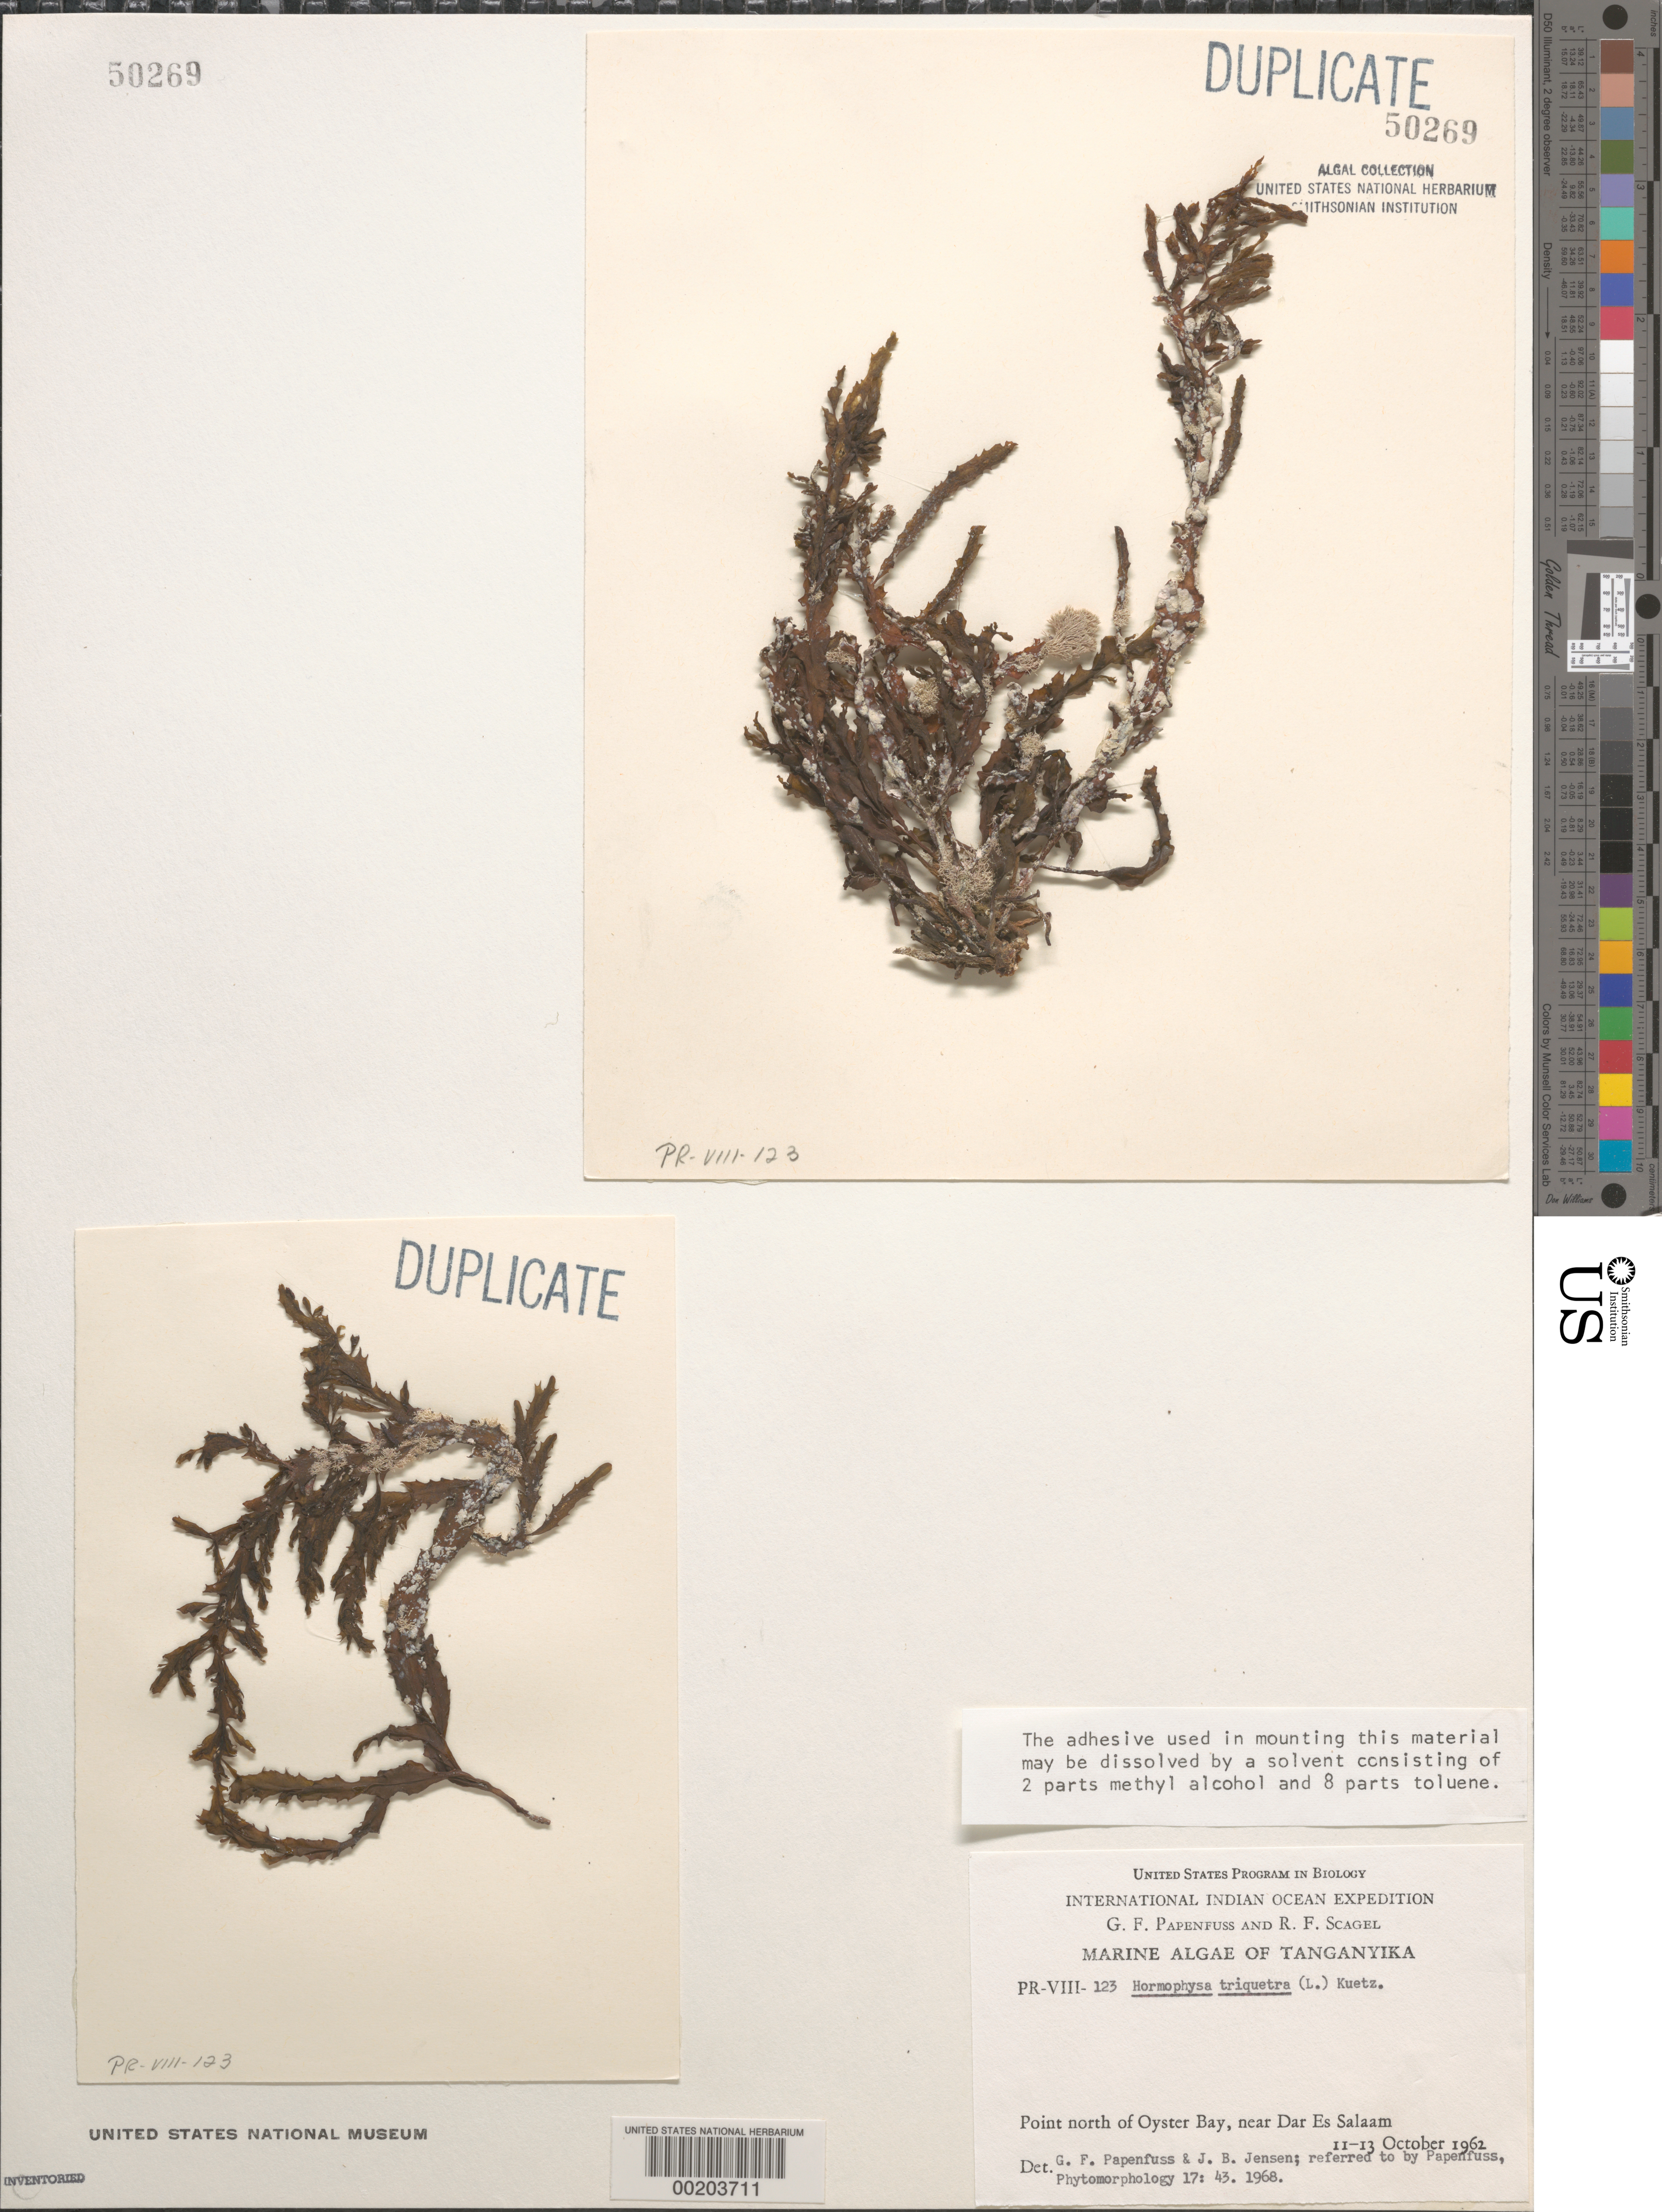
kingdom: Chromista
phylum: Ochrophyta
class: Phaeophyceae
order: Fucales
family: Sargassaceae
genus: Hormophysa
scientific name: Hormophysa cuneiformis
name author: (J.F. Gmel.) P.C. Silva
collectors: G. Papenfuss & R. F. Scagel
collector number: PR-VIII-123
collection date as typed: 11 Oct 1962 to 13 Oct 1962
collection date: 1962-10-11/1962-10-13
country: Tanzania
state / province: Dar es Salaam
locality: Point north of Oyster Bay, near Dar Es Salaam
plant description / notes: International Indian Ocean Expedition, 1962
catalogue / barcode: US 50269